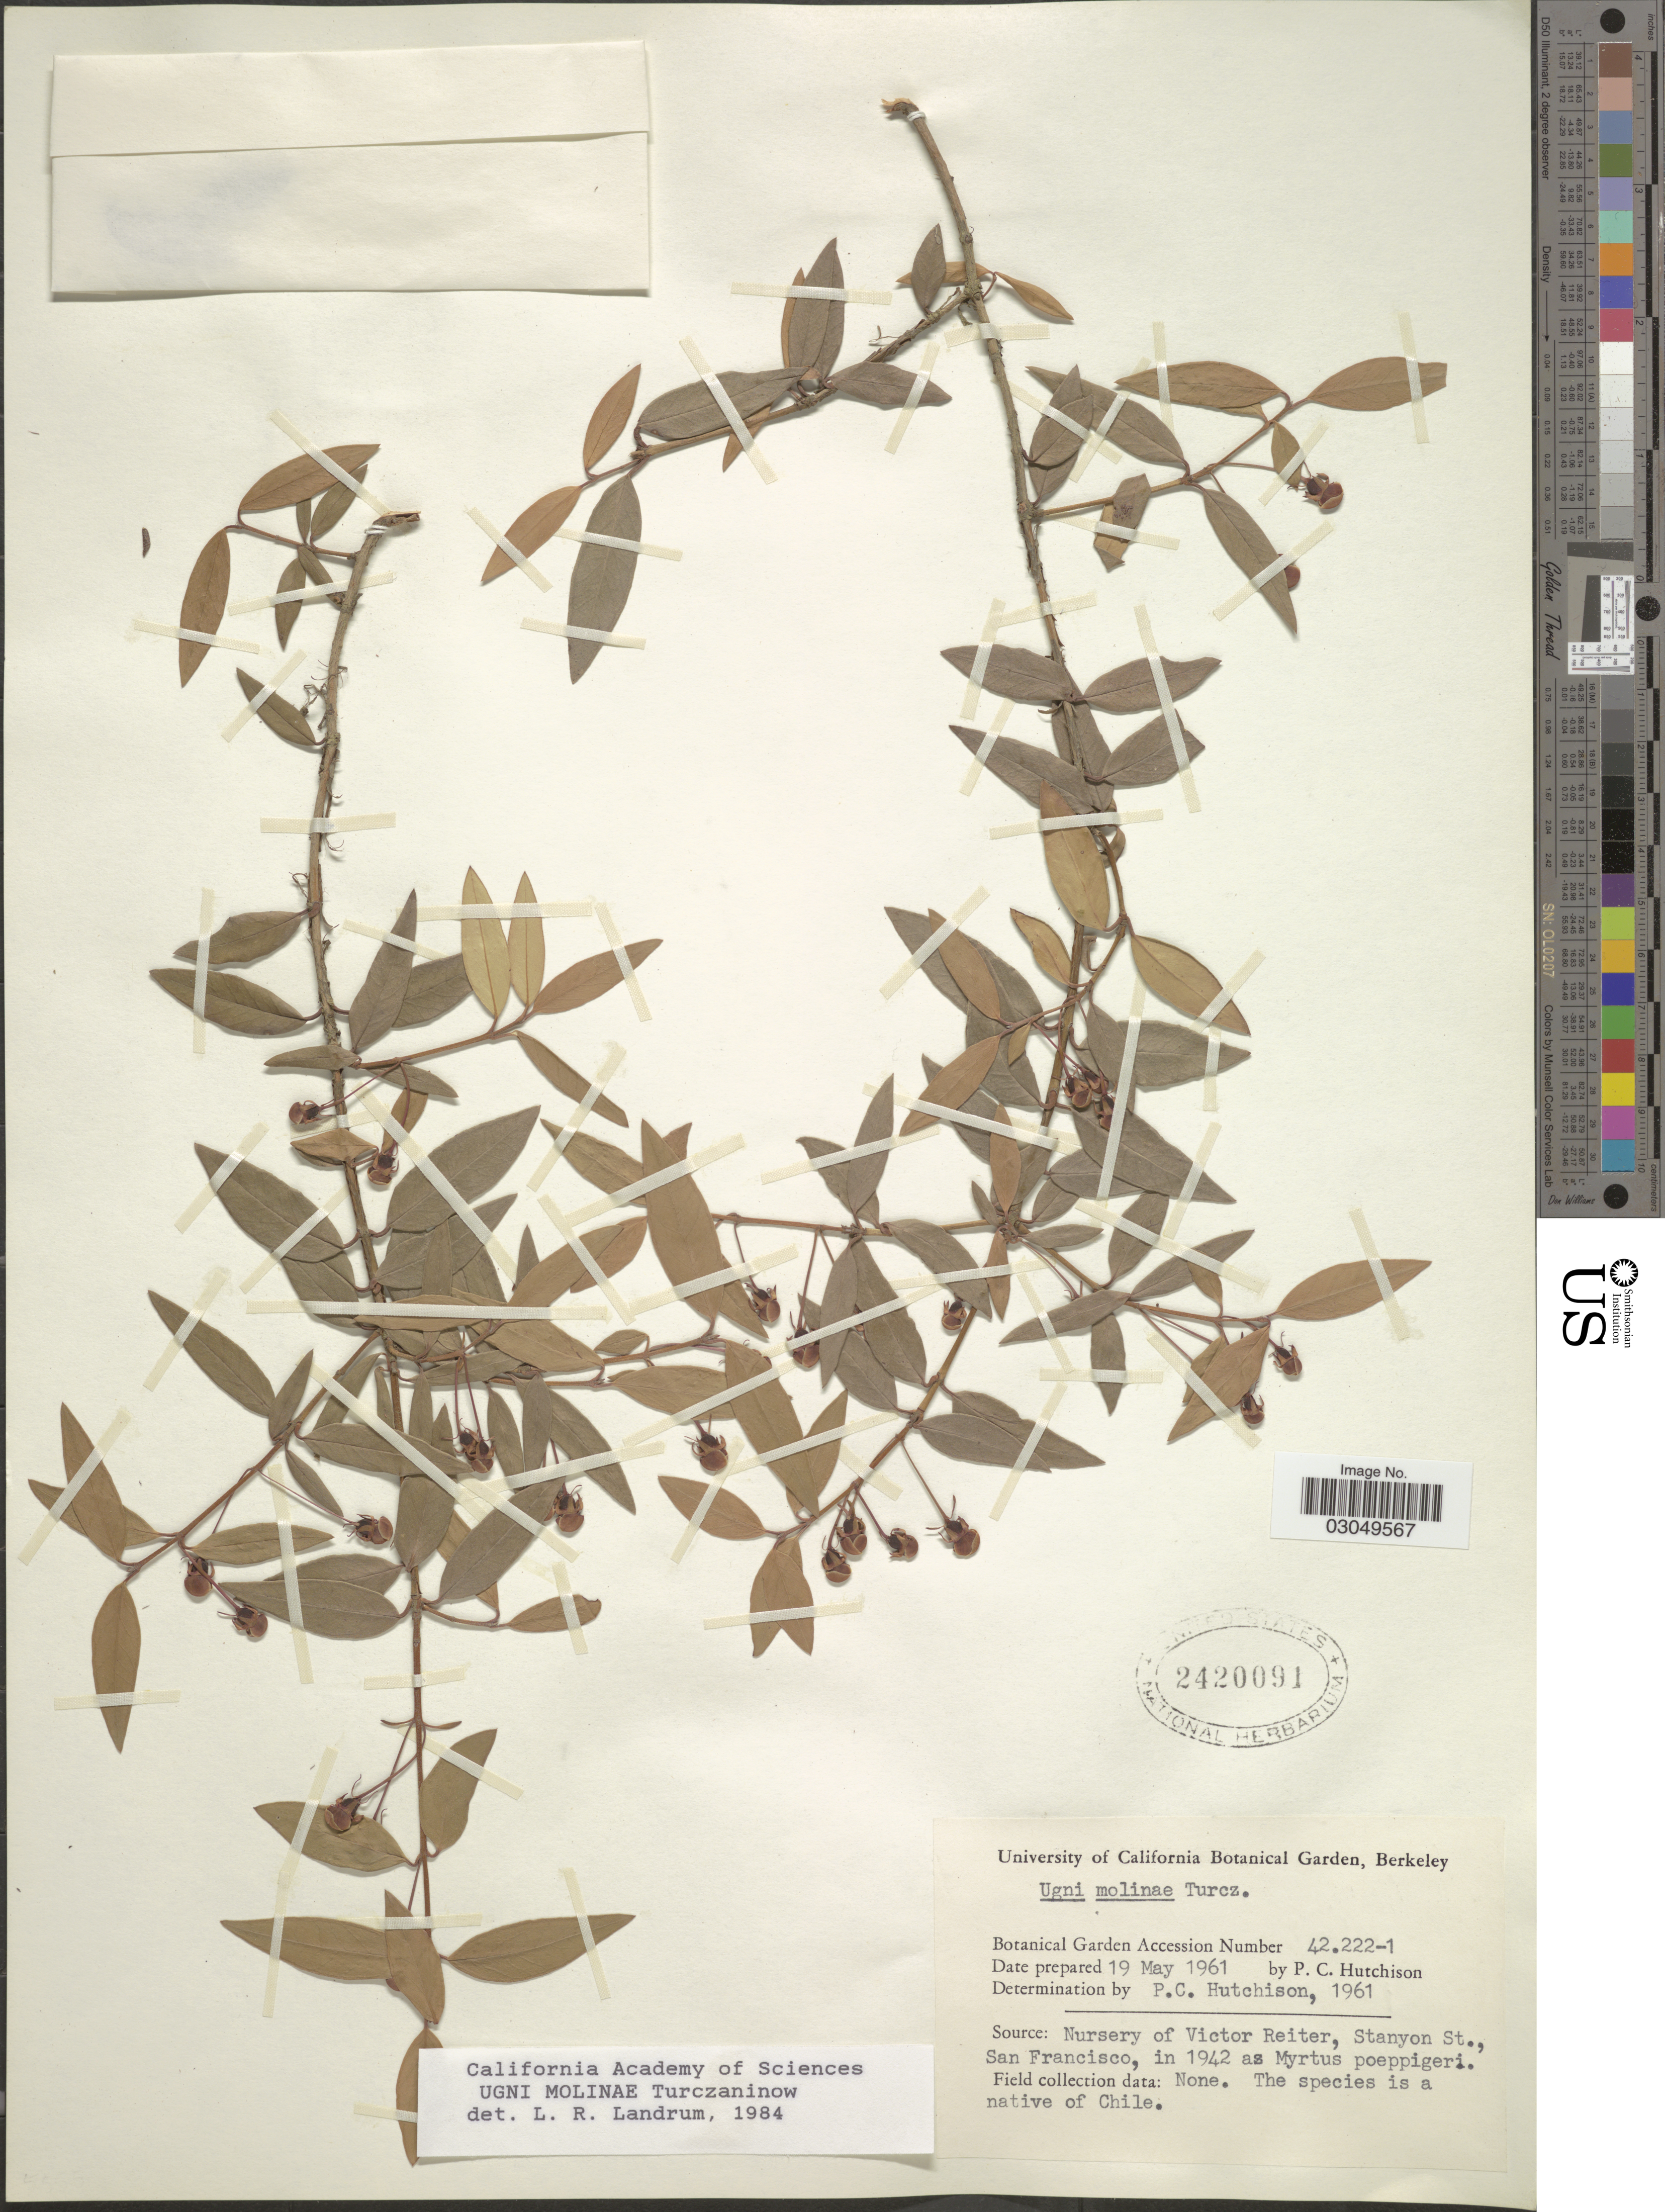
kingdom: Plantae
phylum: Tracheophyta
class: Magnoliopsida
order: Myrtales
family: Myrtaceae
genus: Ugni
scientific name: Ugni molinae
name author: Turcz.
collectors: P. C. Hutchison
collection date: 1961-05-19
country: United States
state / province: California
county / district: Alameda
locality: University of California Botanical Garden, Berkeley.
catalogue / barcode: US 2420091